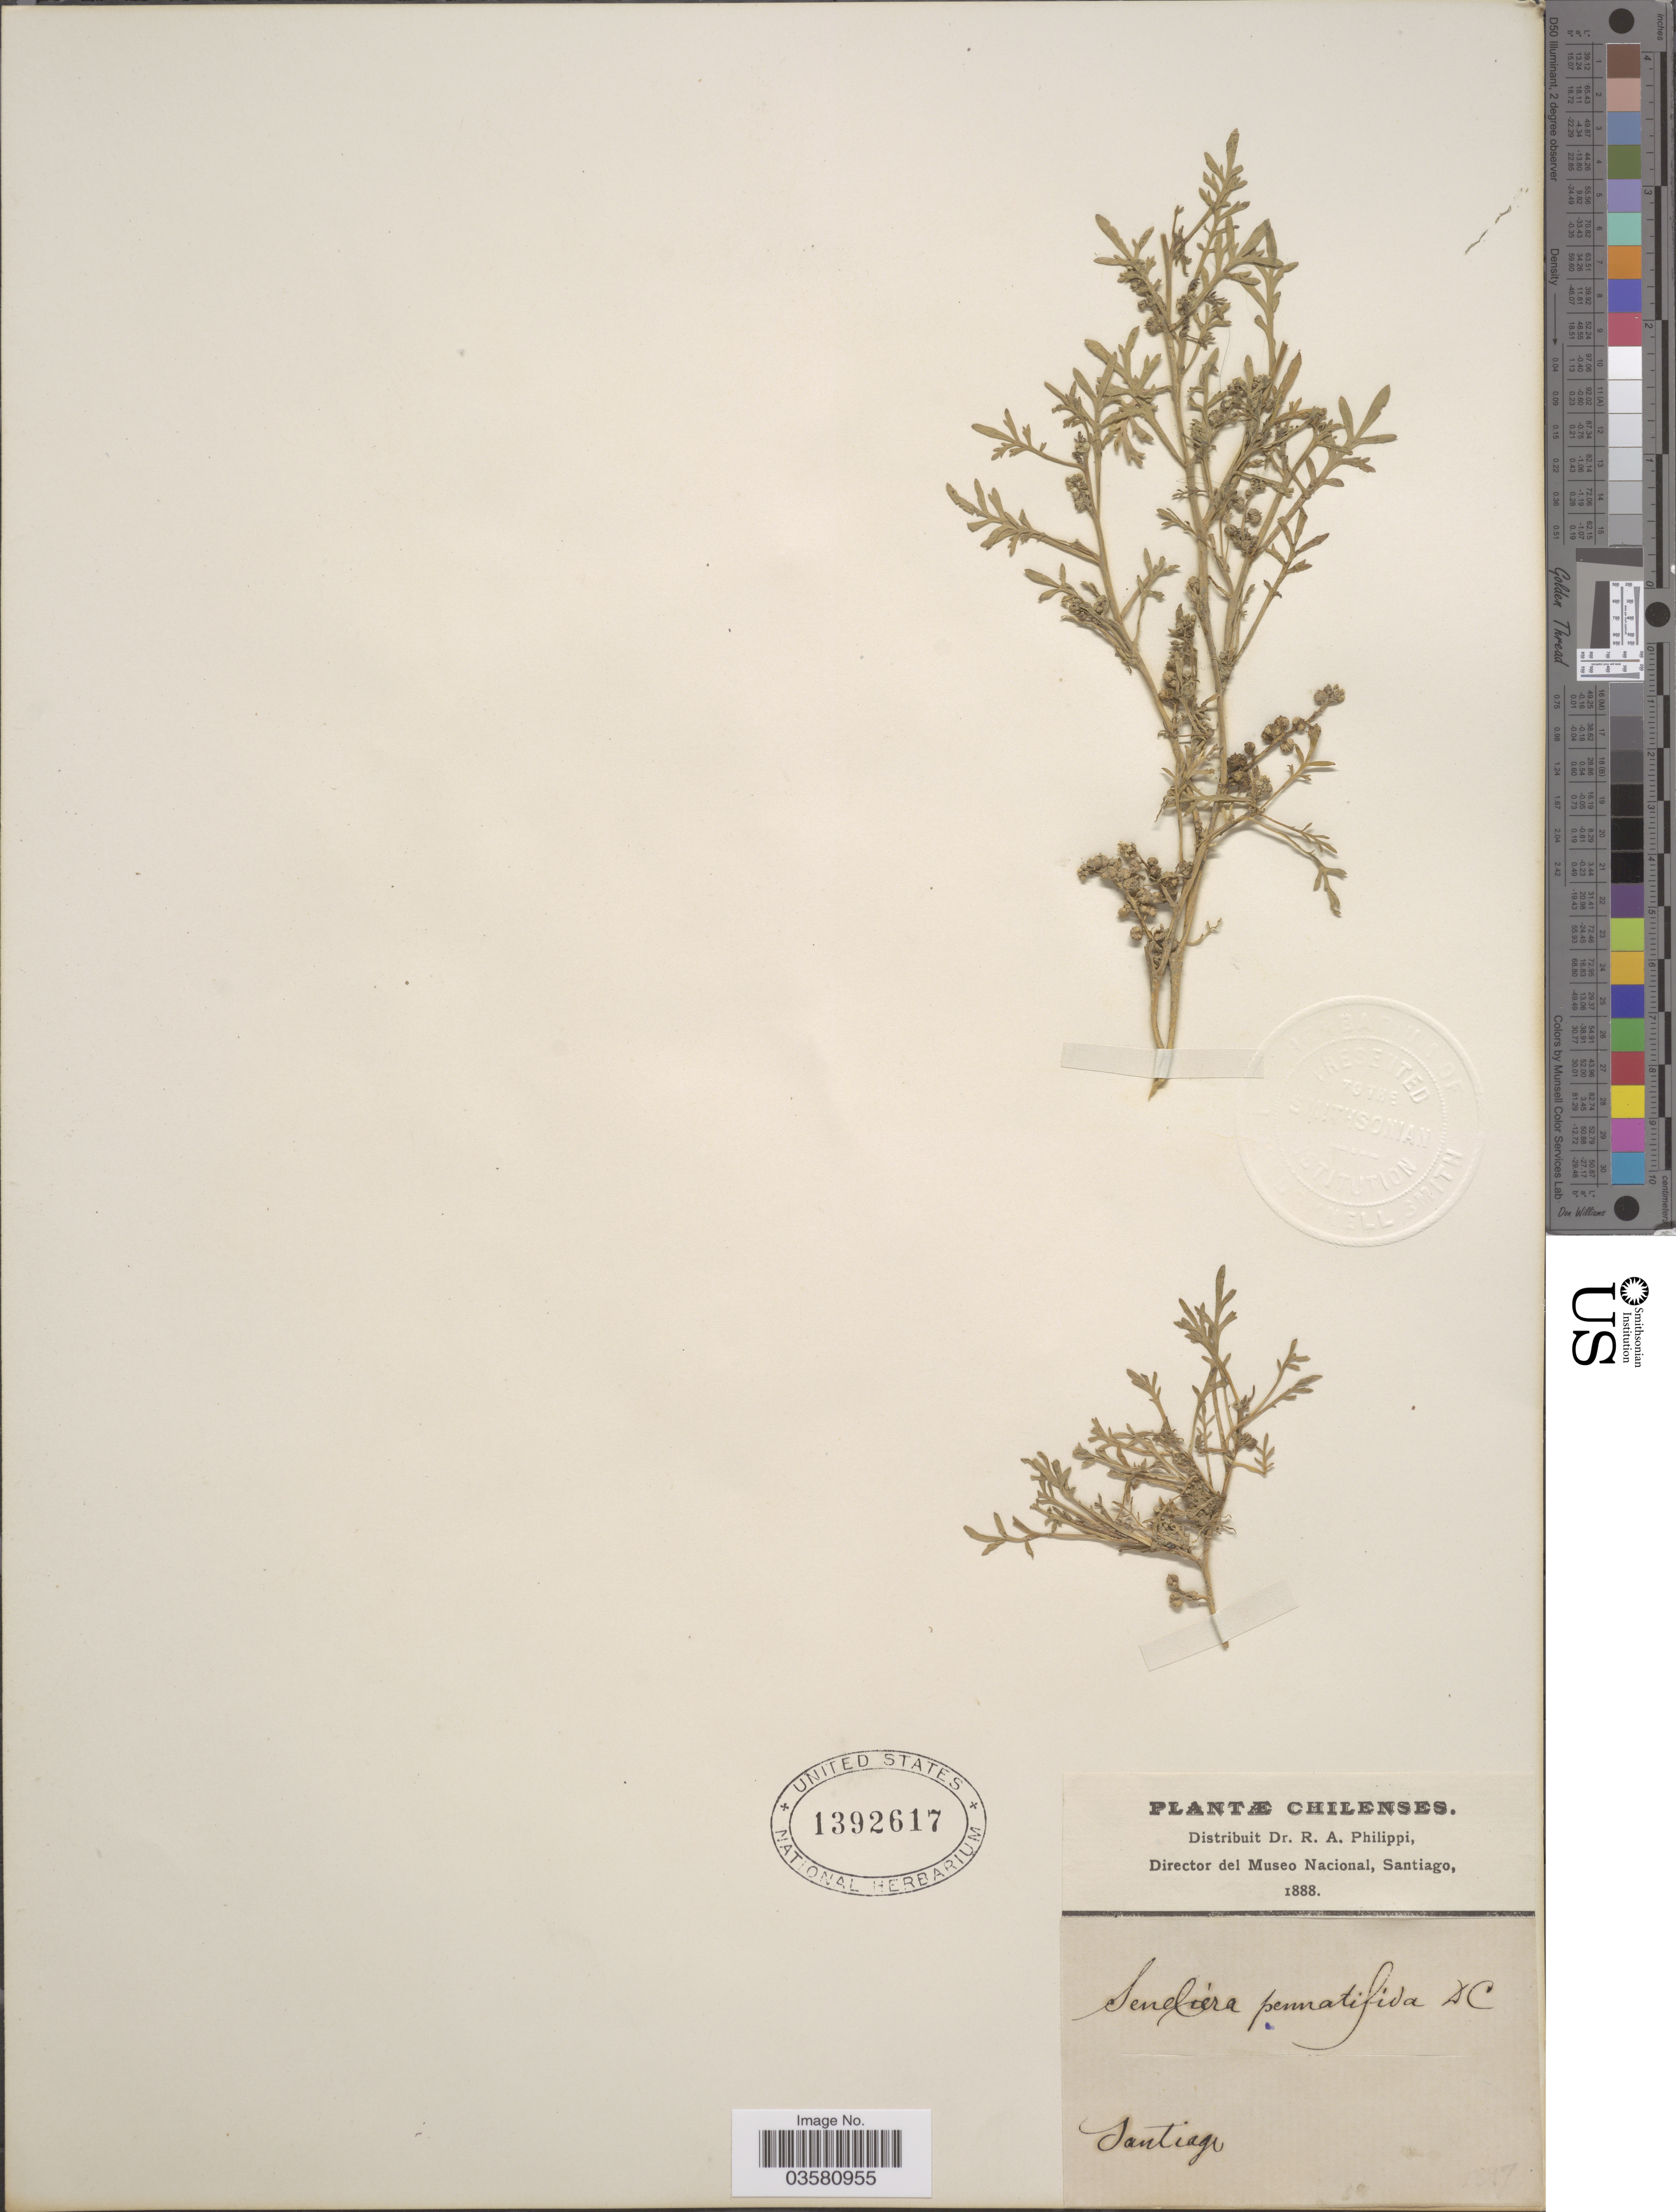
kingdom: Plantae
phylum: Tracheophyta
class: Magnoliopsida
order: Brassicales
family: Brassicaceae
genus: Lepidium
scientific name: Lepidium didymum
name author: L.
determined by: Strong, M. T., (US), Smithsonian Institution - National Museum of Natural History (UNITED STATES)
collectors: ex. herb. R.A. Philippi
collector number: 1847*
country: Chile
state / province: Región Metropolitana (RM)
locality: Santiago.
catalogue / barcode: US 1392617